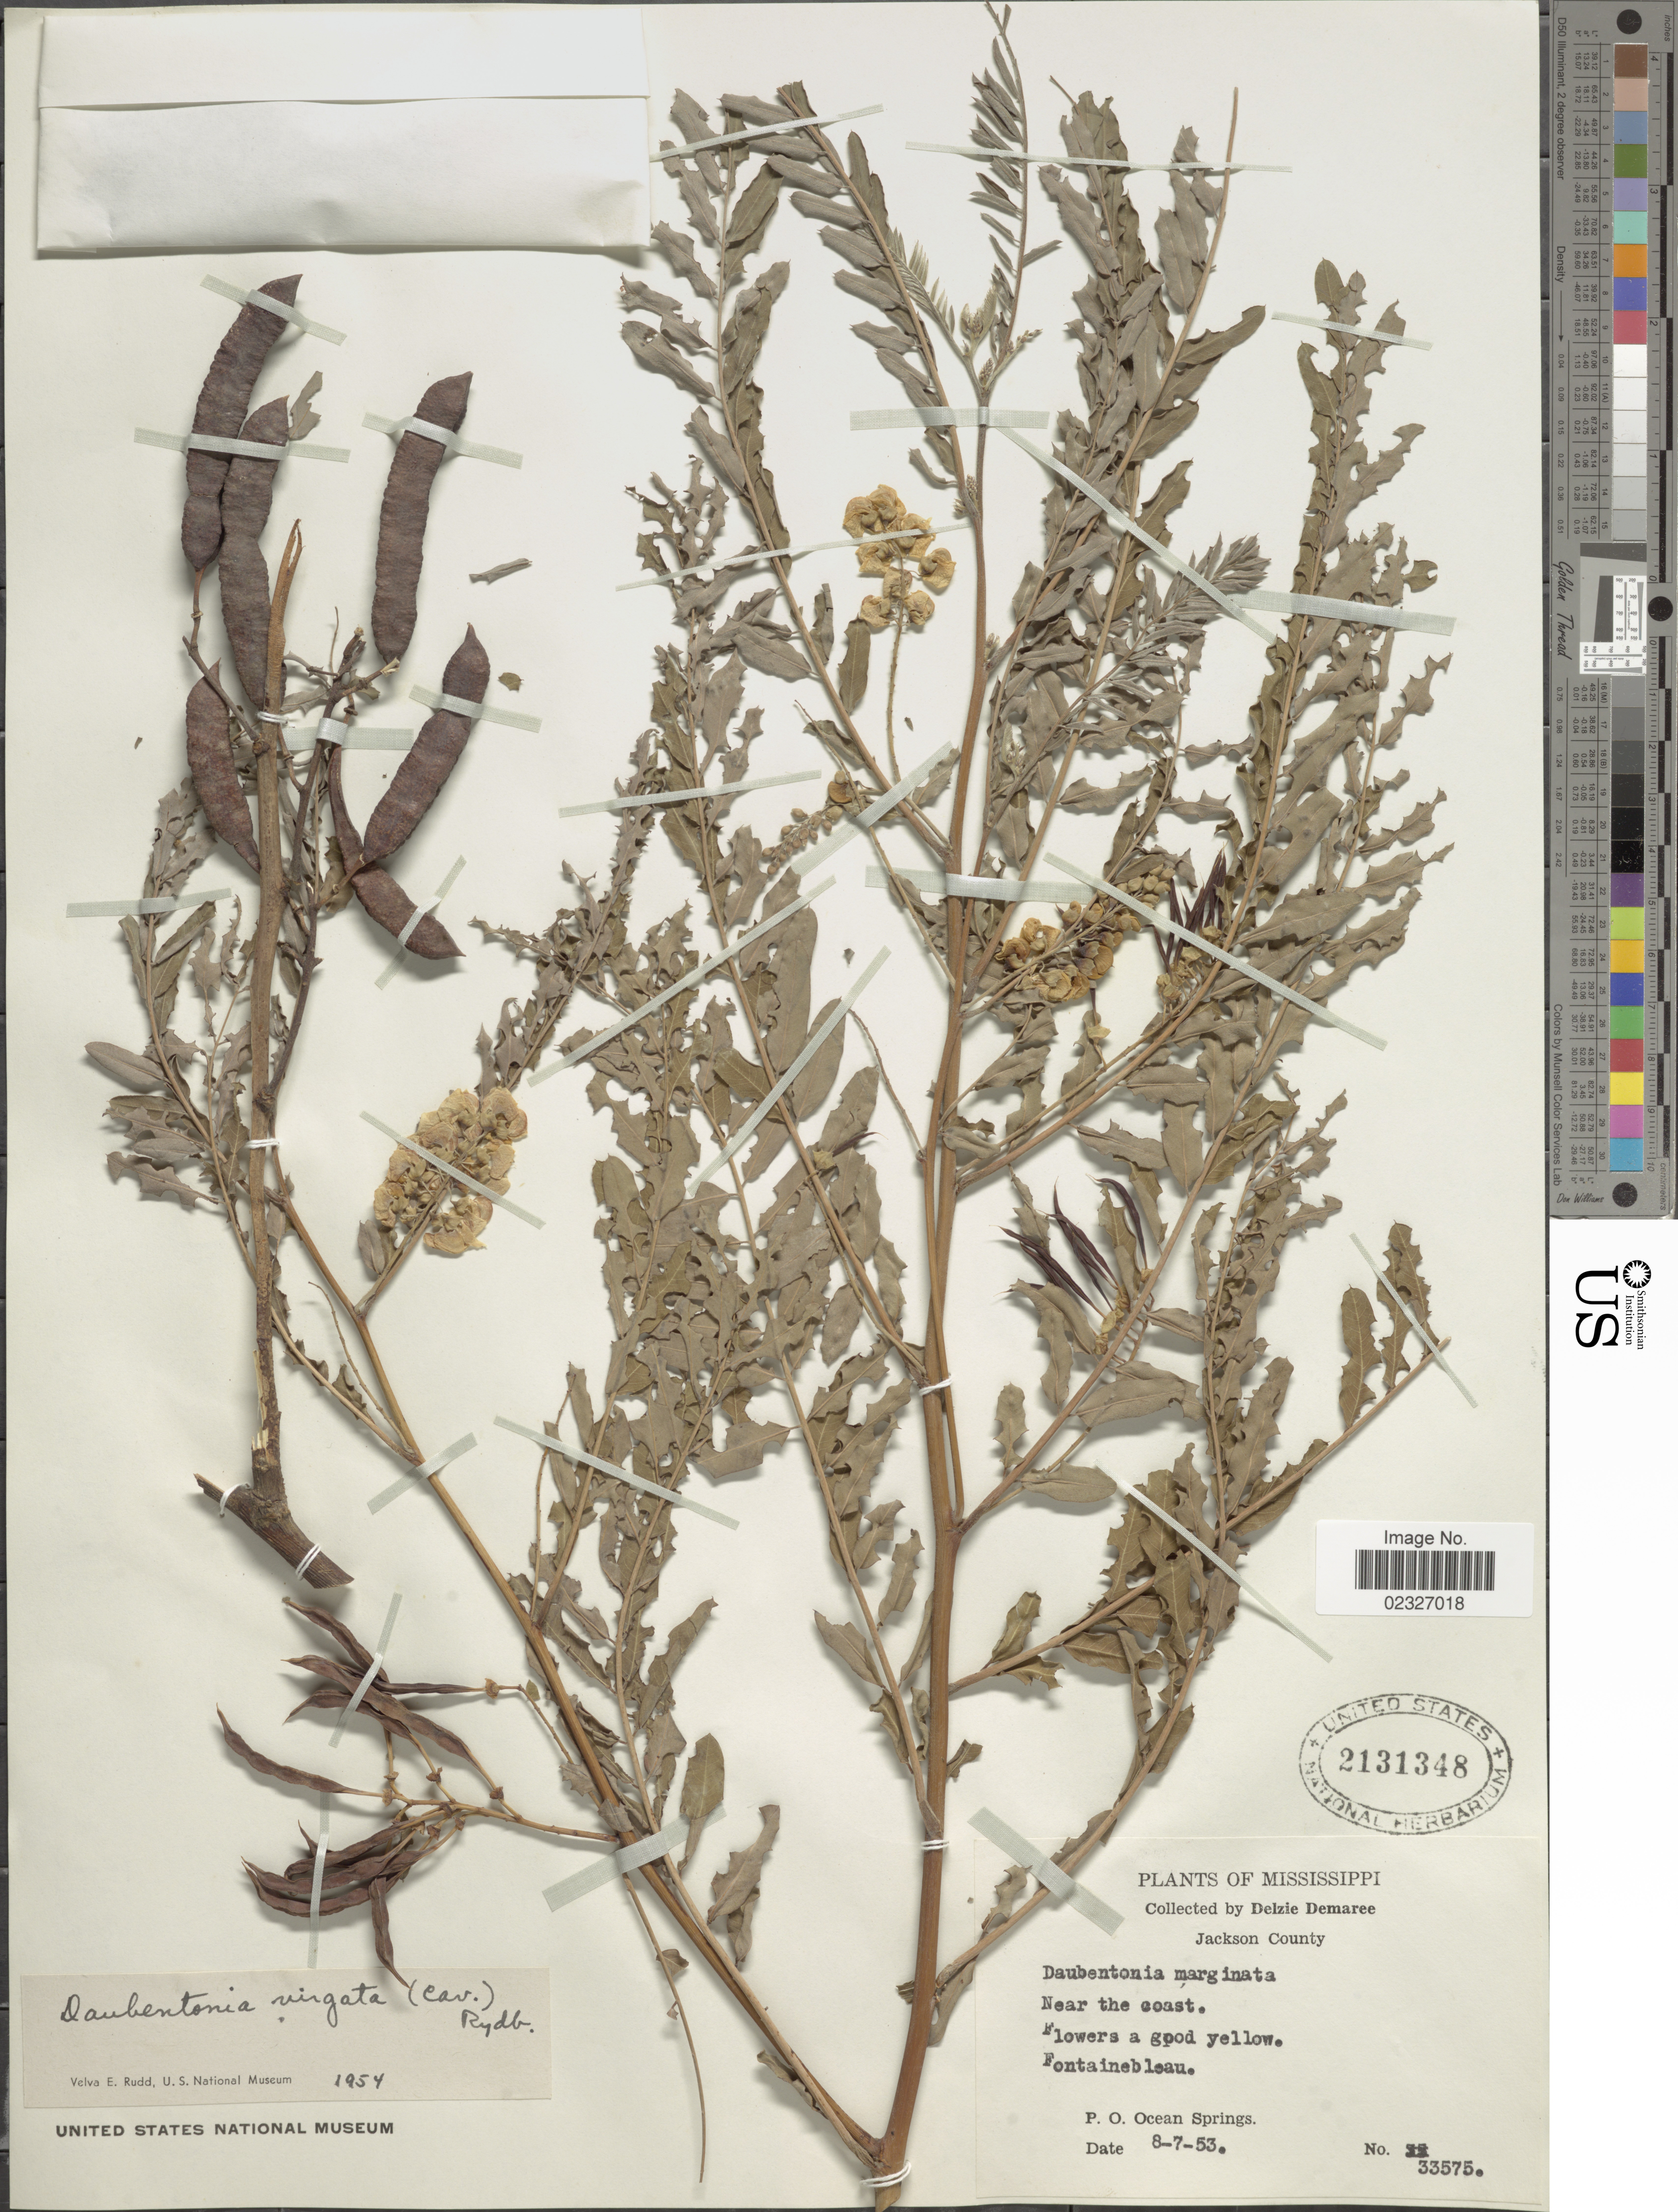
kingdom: Plantae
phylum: Tracheophyta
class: Magnoliopsida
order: Fabales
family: Fabaceae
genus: Sesbania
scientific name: Sesbania virgata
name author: (Cav.) Pers.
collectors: D. Demaree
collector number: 33575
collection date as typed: Transcribed d/m/y: 7/8/53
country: United States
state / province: Mississippi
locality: Jackson County, Ocean Springs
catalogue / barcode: US 2131348